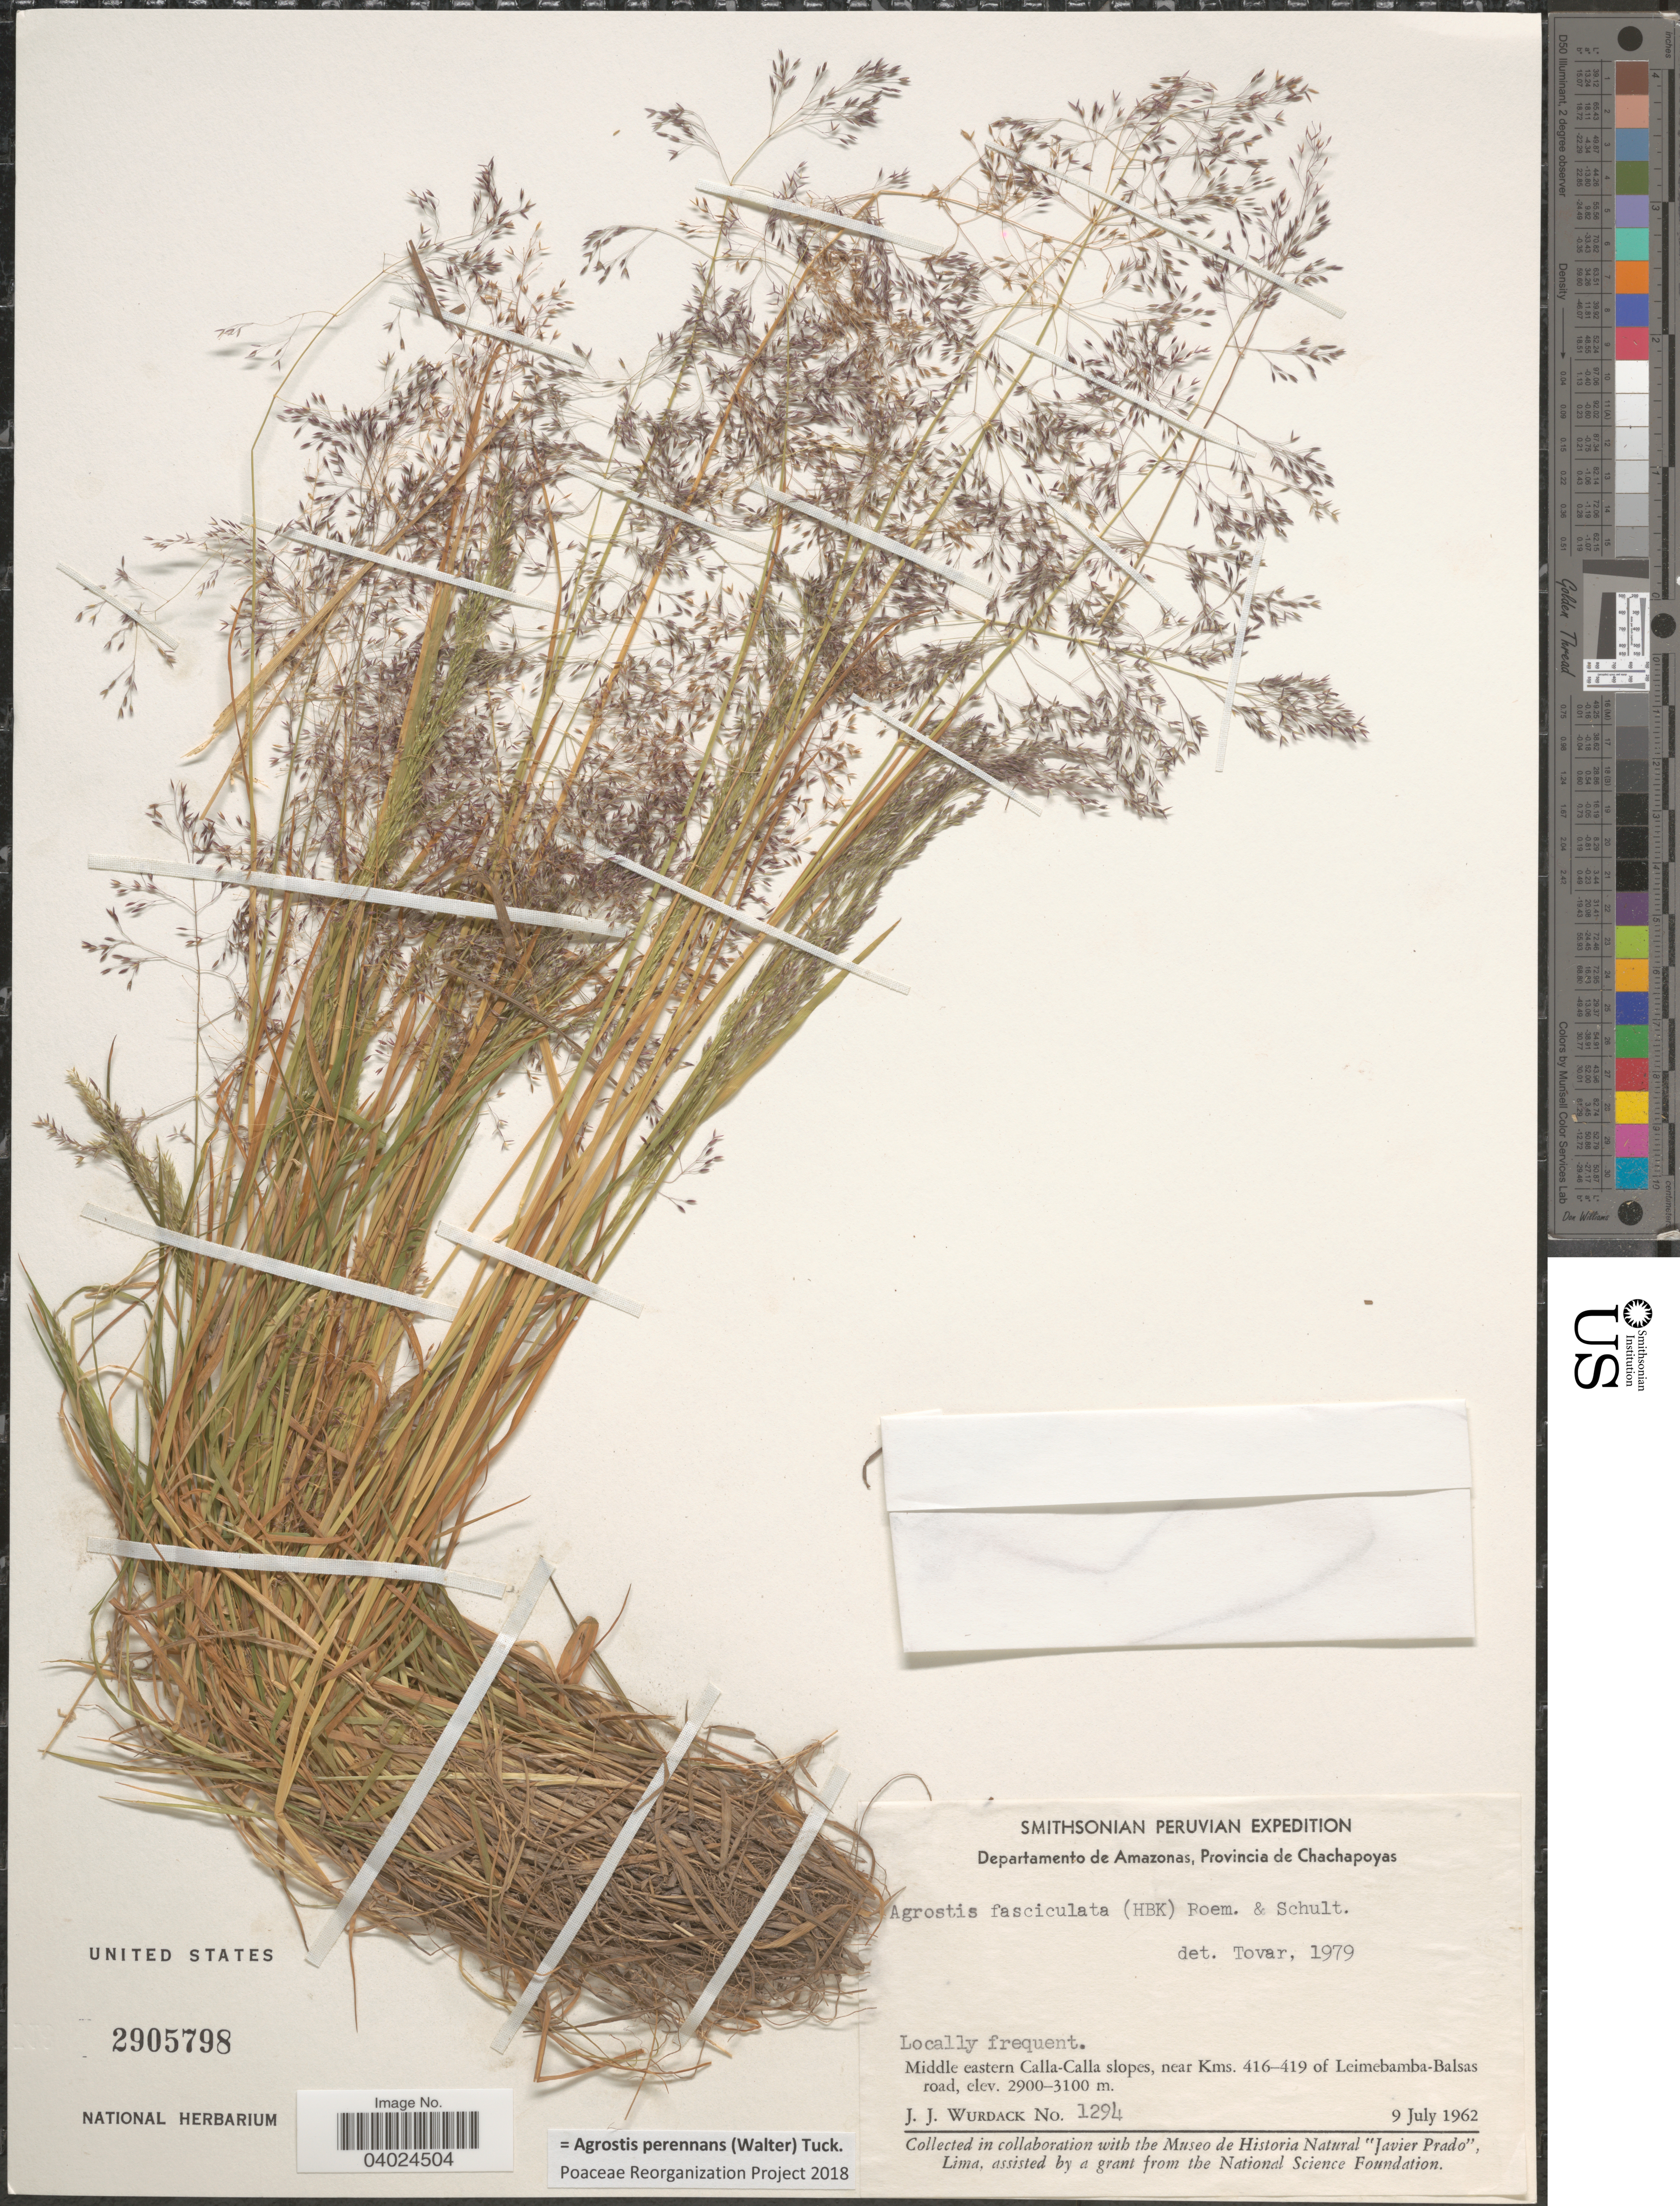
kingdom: Plantae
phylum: Tracheophyta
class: Liliopsida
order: Poales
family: Poaceae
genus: Agrostis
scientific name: Agrostis perennans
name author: (Walter) Tuck.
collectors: J. J. Wurdack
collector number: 1294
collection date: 1962-07-09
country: Peru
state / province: Amazonas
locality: Departamento de Amazonas, Provincia de Chachapoyas. Middle eastern Calla-Calla slopes, near Kms. 416-419 of Leimebamba-Balsas road.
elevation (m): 2900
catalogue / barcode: US 2905798